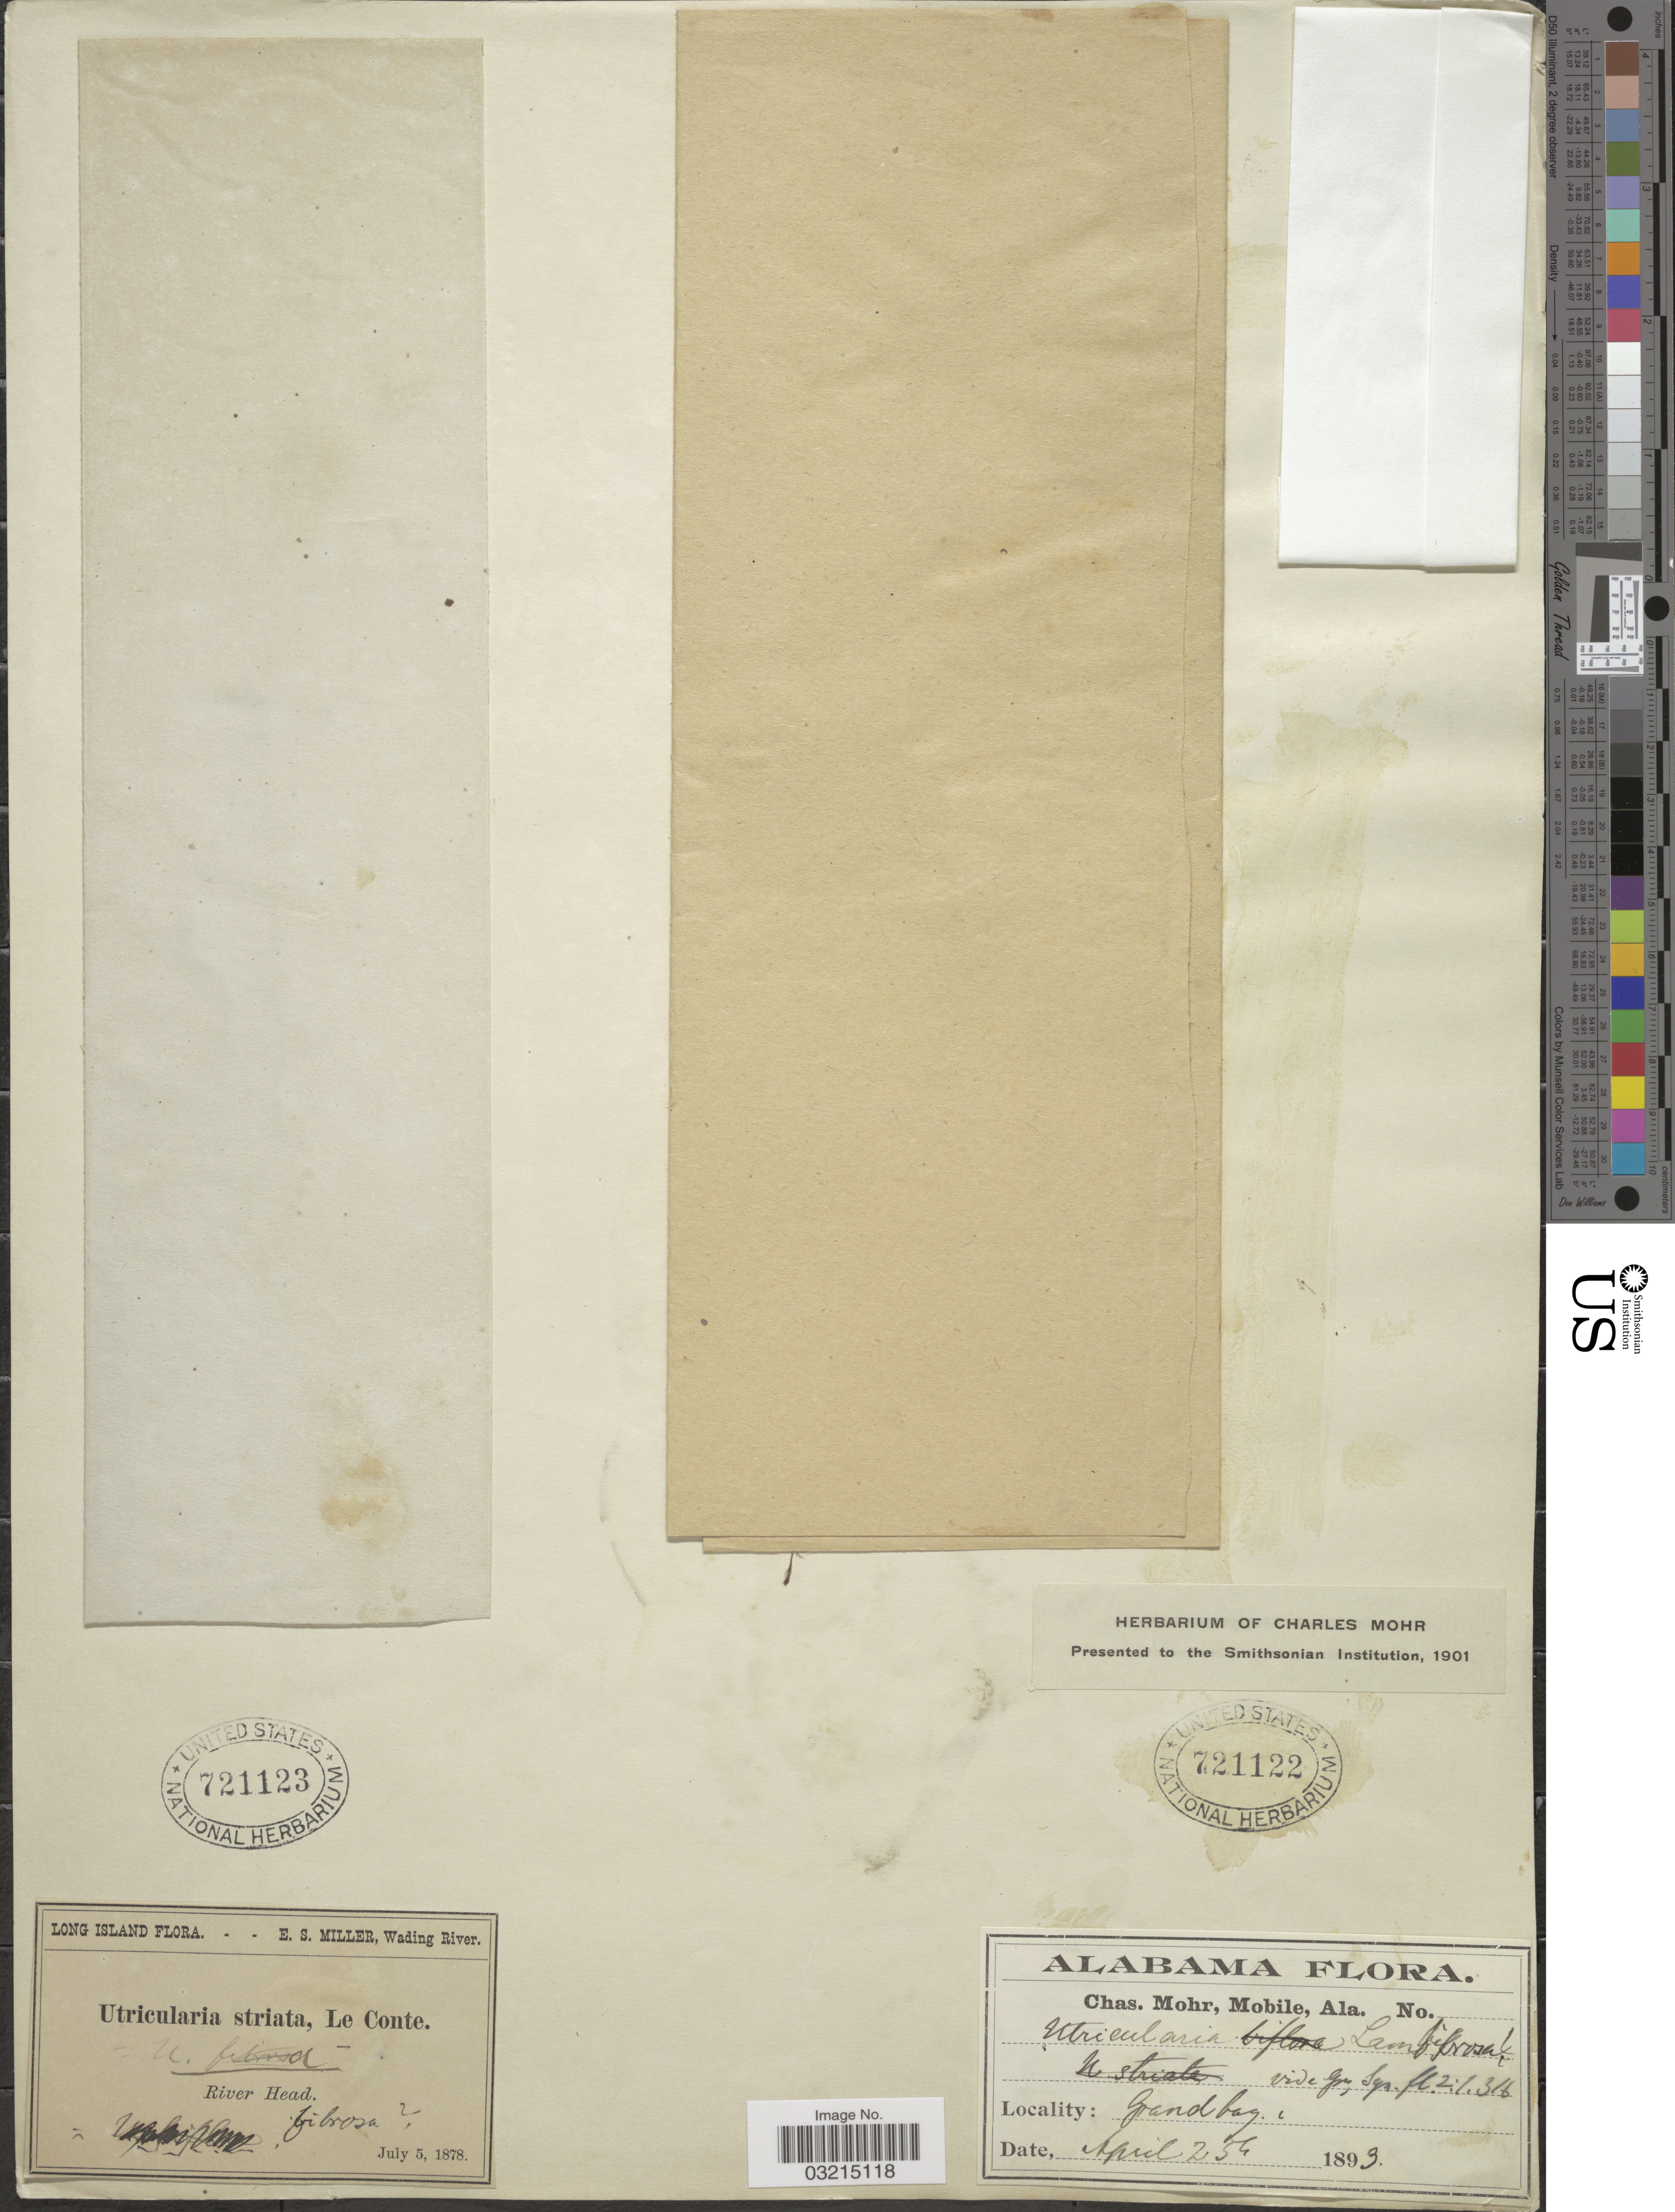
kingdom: Plantae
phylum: Tracheophyta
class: Magnoliopsida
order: Lamiales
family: Lentibulariaceae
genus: Utricularia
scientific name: Utricularia gibba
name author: L.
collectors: Mohr, C. T. (herbarium)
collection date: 1893-04-23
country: United States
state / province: Alabama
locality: Grand bog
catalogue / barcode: US 721122-2